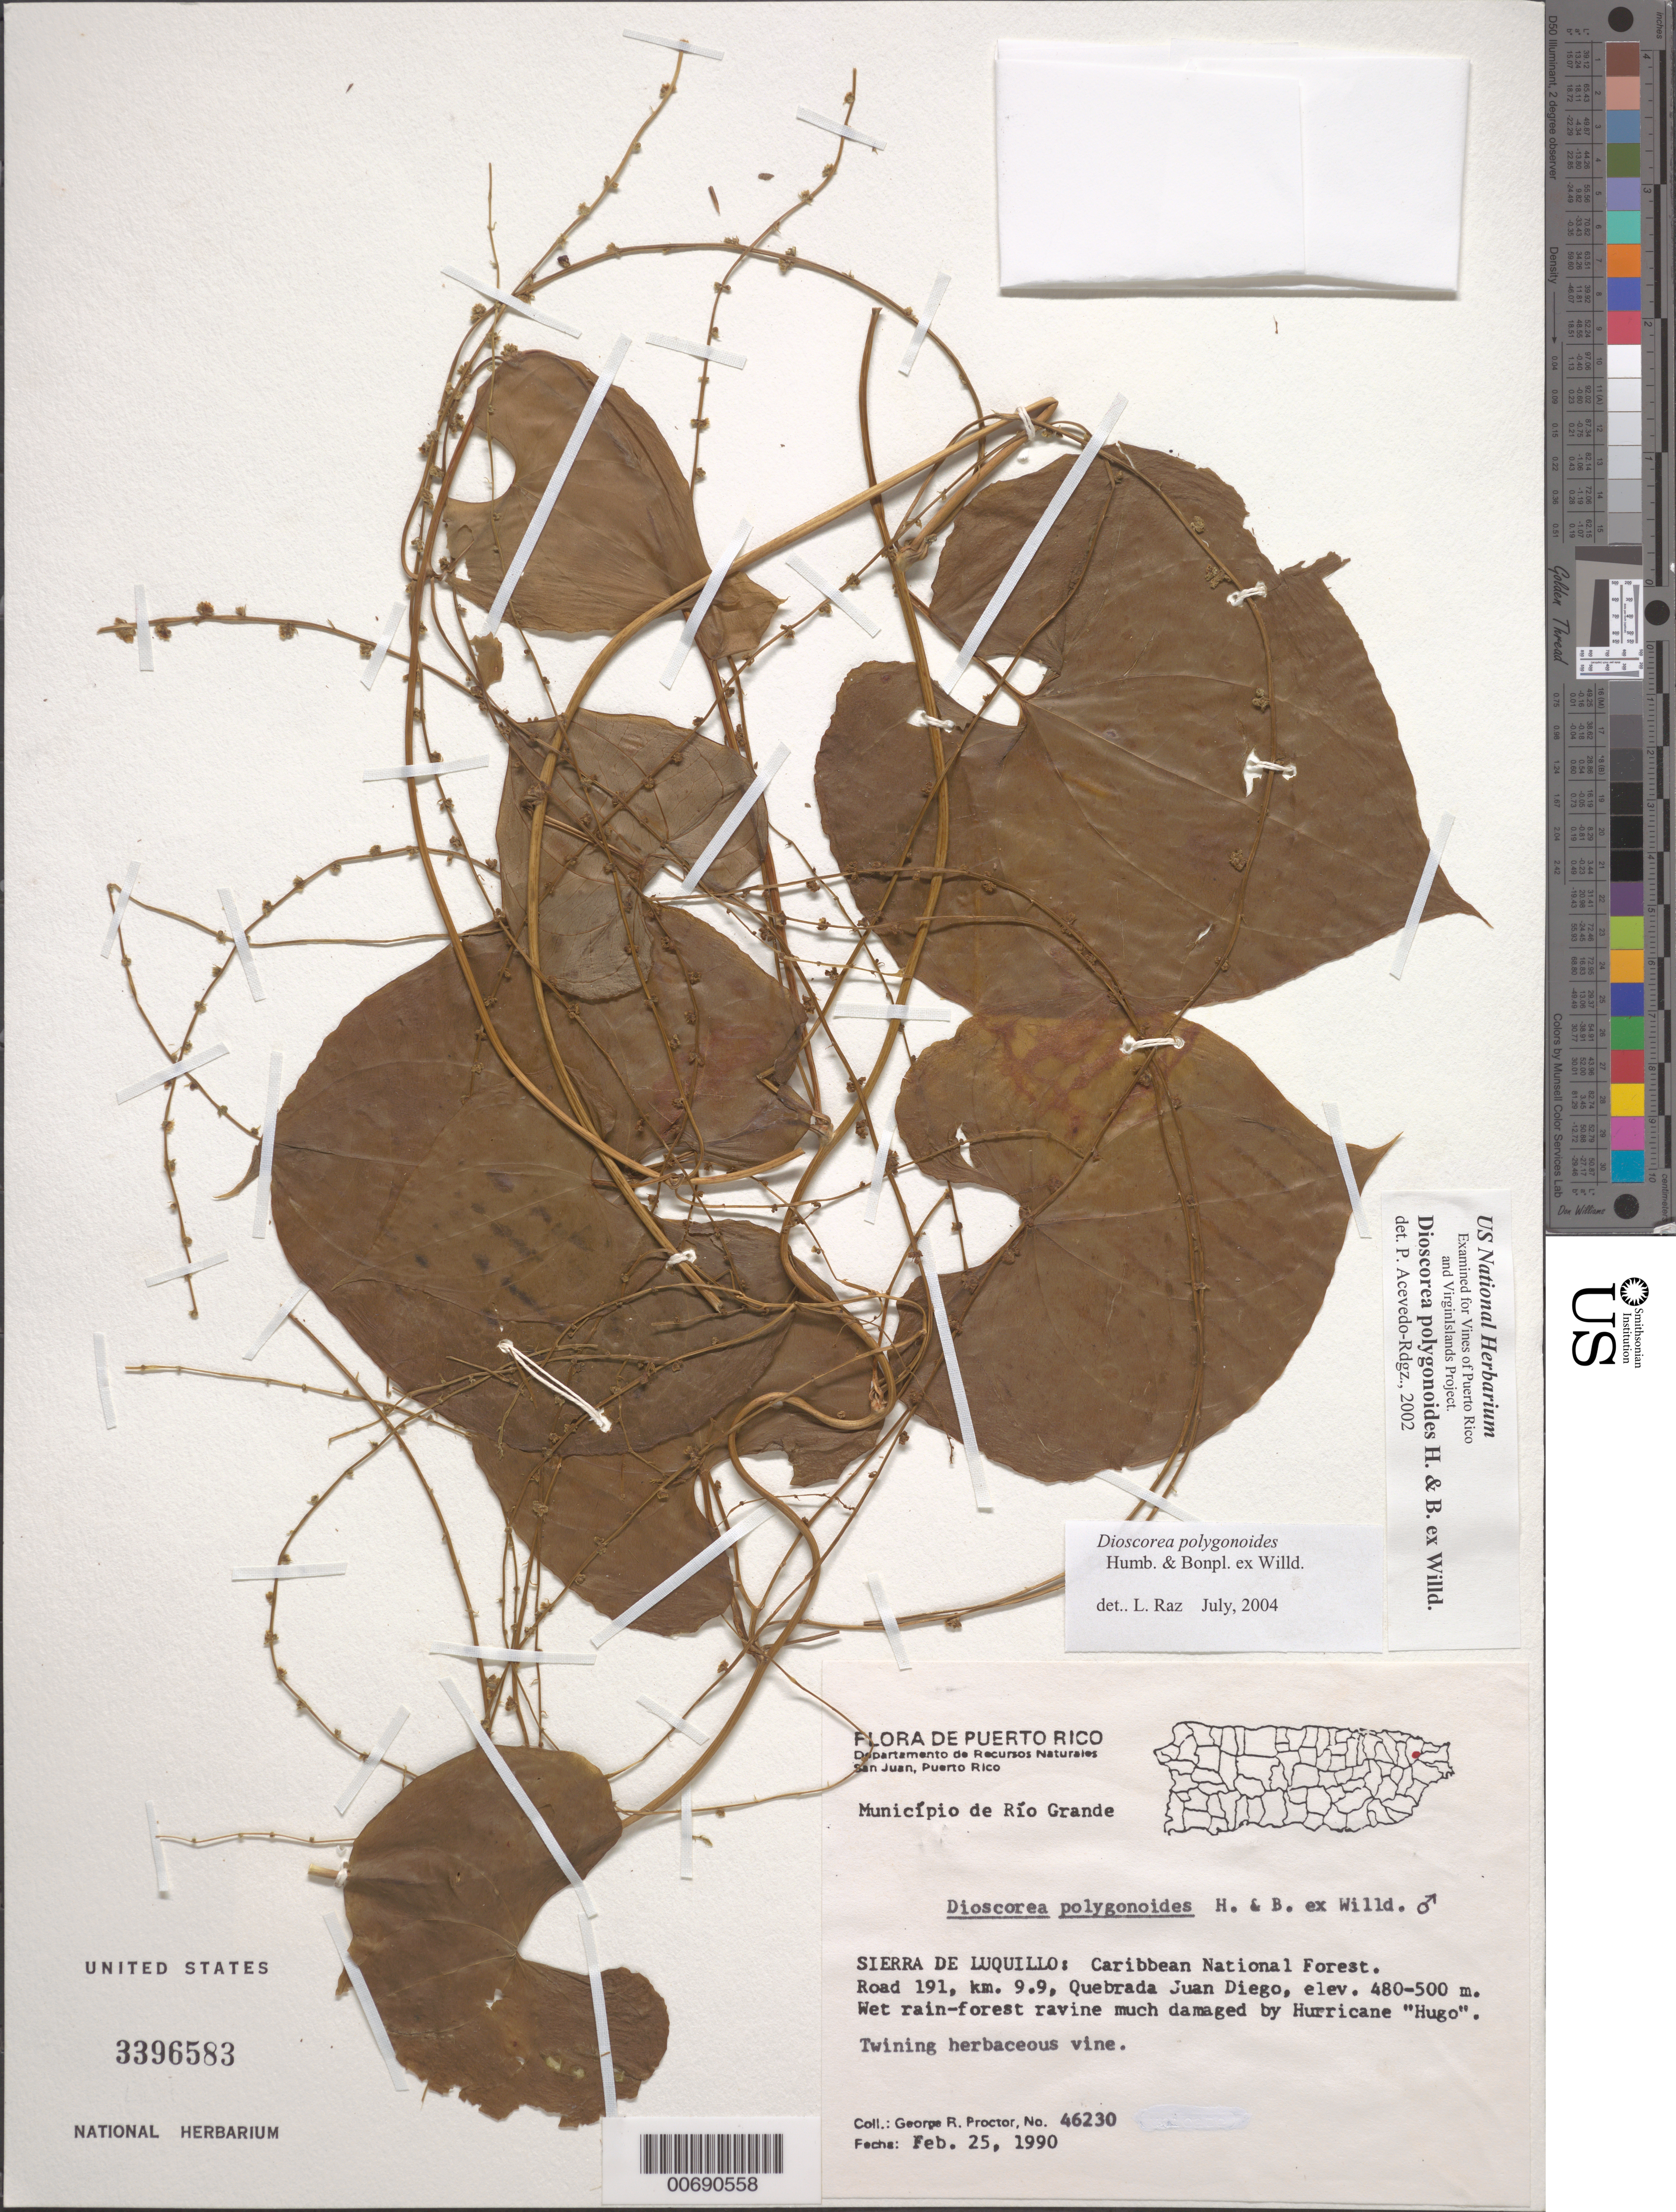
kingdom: Plantae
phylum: Tracheophyta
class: Liliopsida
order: Dioscoreales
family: Dioscoreaceae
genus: Dioscorea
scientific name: Dioscorea polygonoides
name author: Humb. & Bonpl. ex Willd.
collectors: G. R. Proctor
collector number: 46230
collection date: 1990-02-25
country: Puerto Rico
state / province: Luquillo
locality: Município de Río Grande. Sierra de Luquillo: Caribbean National Forest. Road 191, km. 9.9, Quebrada Juan Diego.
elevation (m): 480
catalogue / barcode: US 3396583